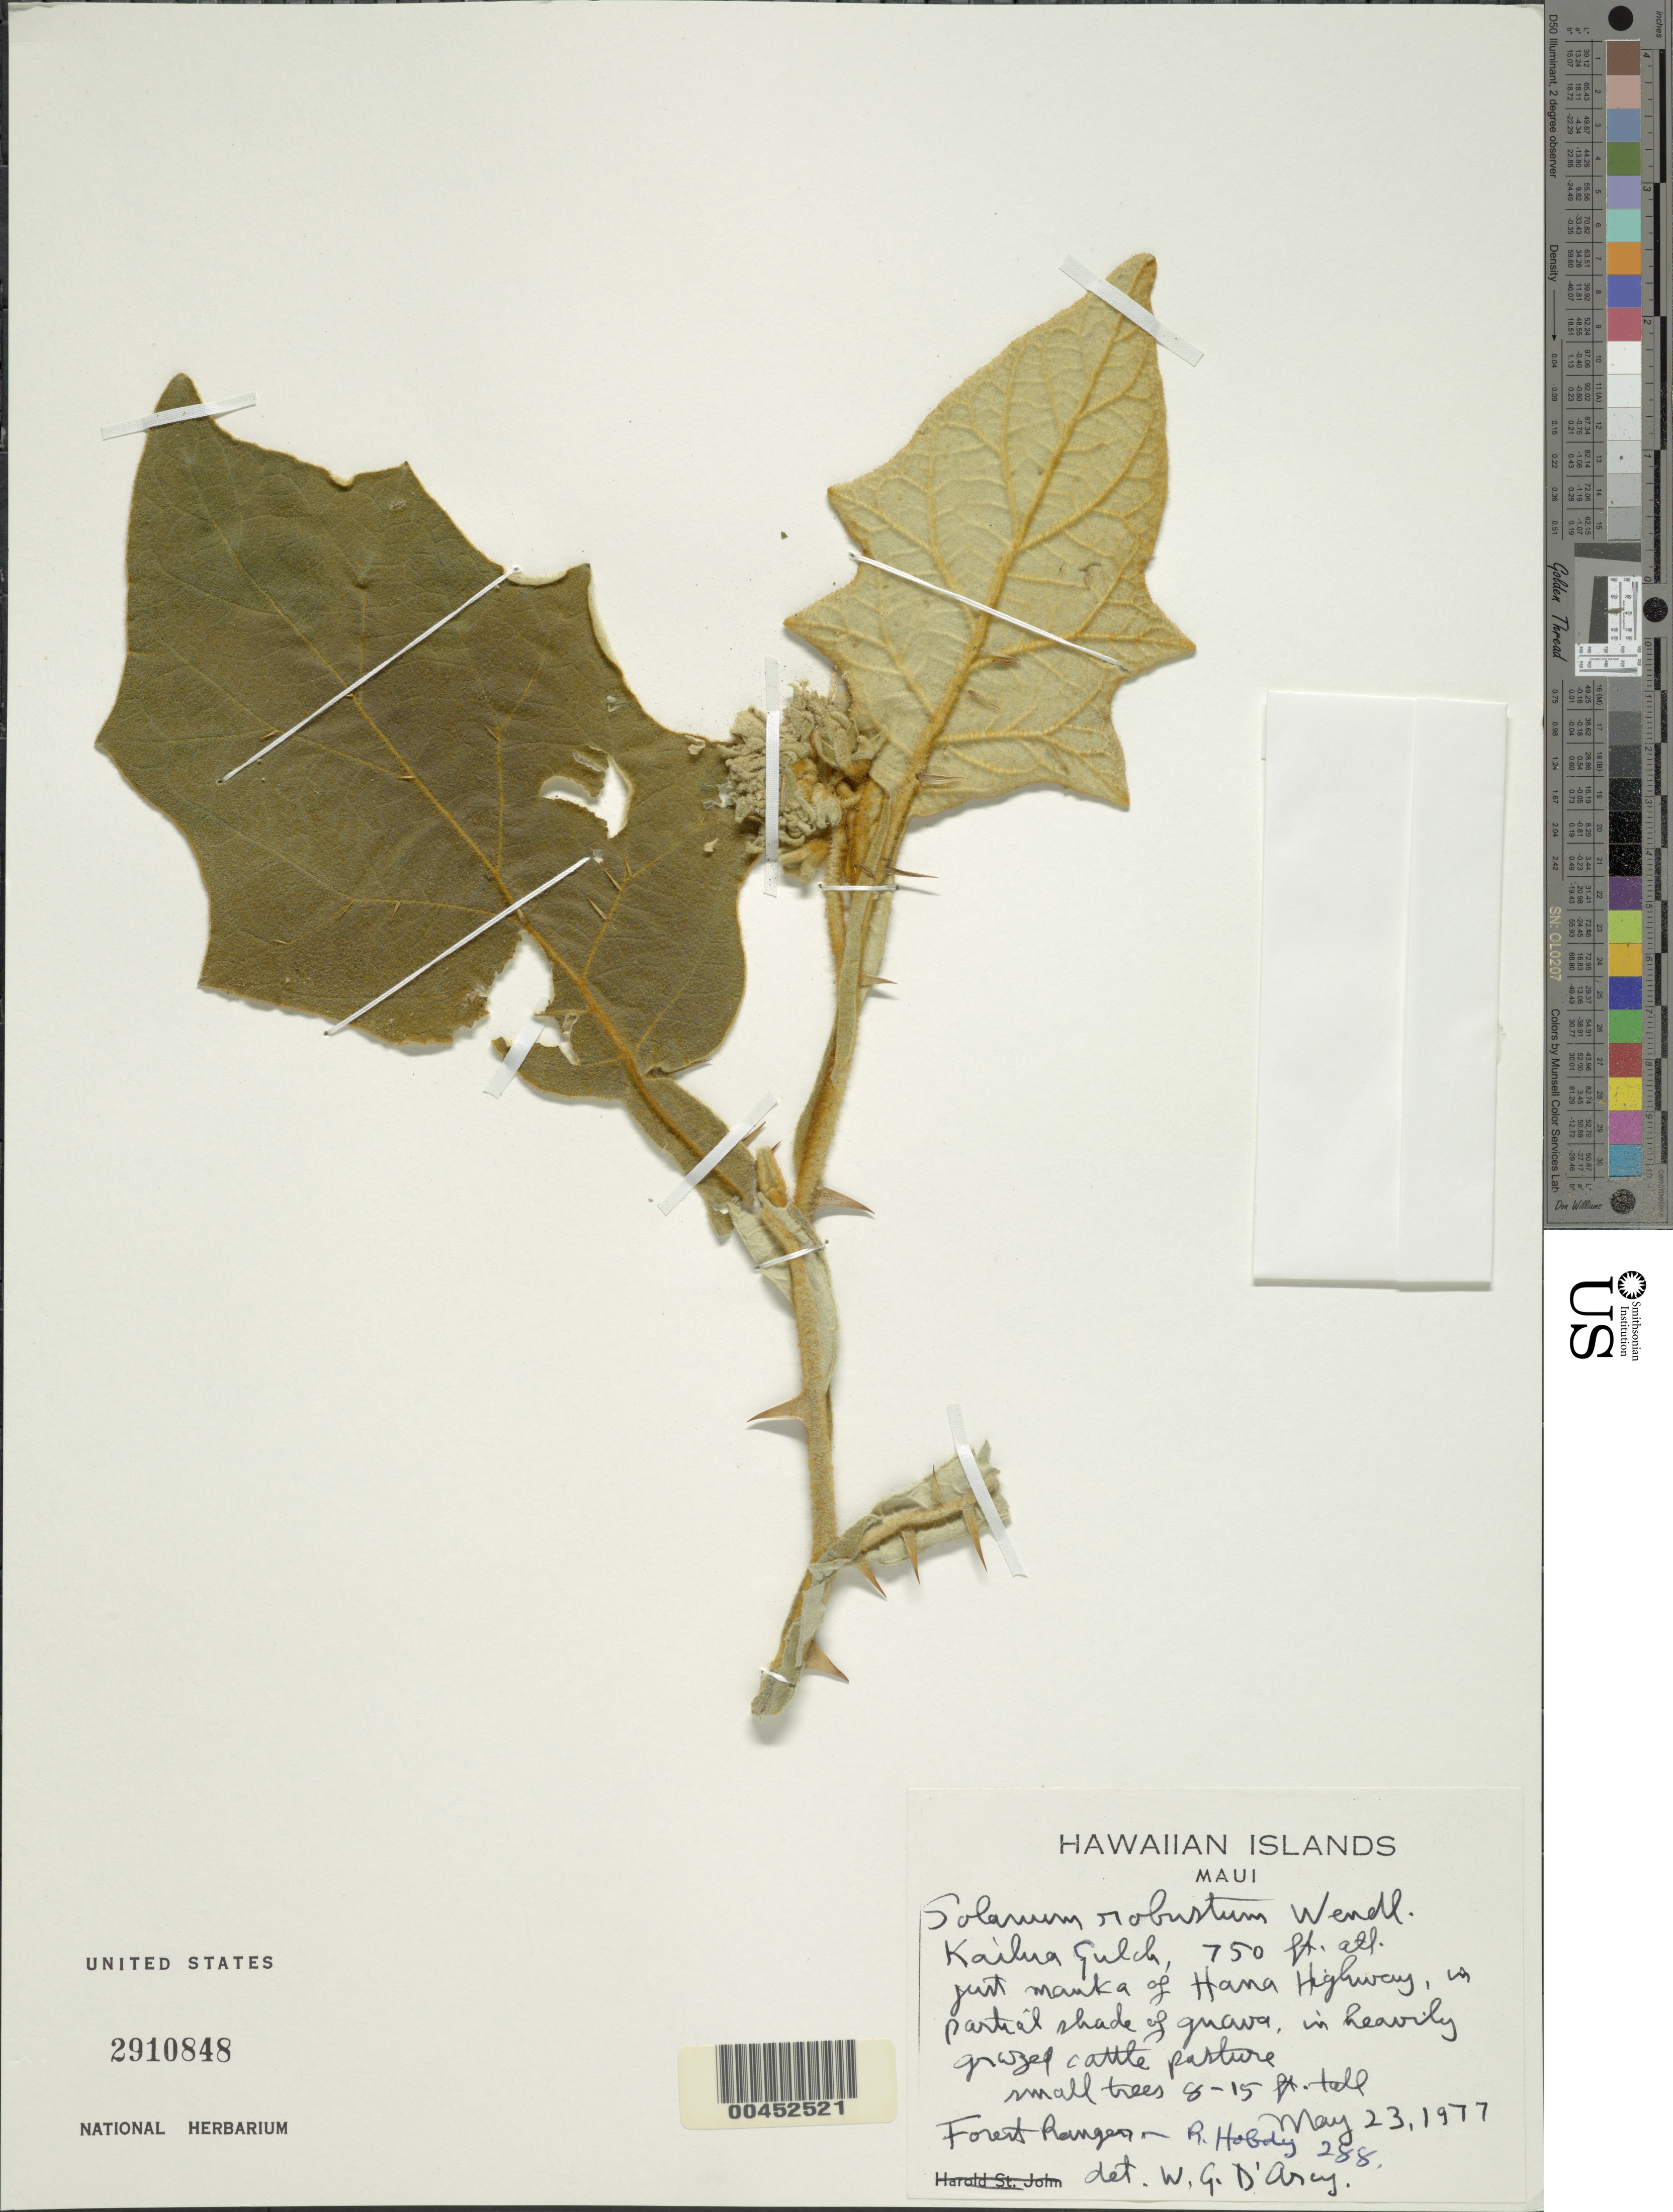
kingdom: Plantae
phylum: Tracheophyta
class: Magnoliopsida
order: Solanales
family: Solanaceae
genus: Solanum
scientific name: Solanum robustum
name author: H. Wendl.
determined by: D'Arcy, W. G.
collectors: R. Hobdy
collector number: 288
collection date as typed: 23 May 1977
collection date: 1977-05-23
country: United States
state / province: Hawaii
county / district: Maui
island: Maui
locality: Kailua Gulch, just mauka of Hana Highway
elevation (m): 229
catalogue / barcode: US 2910848